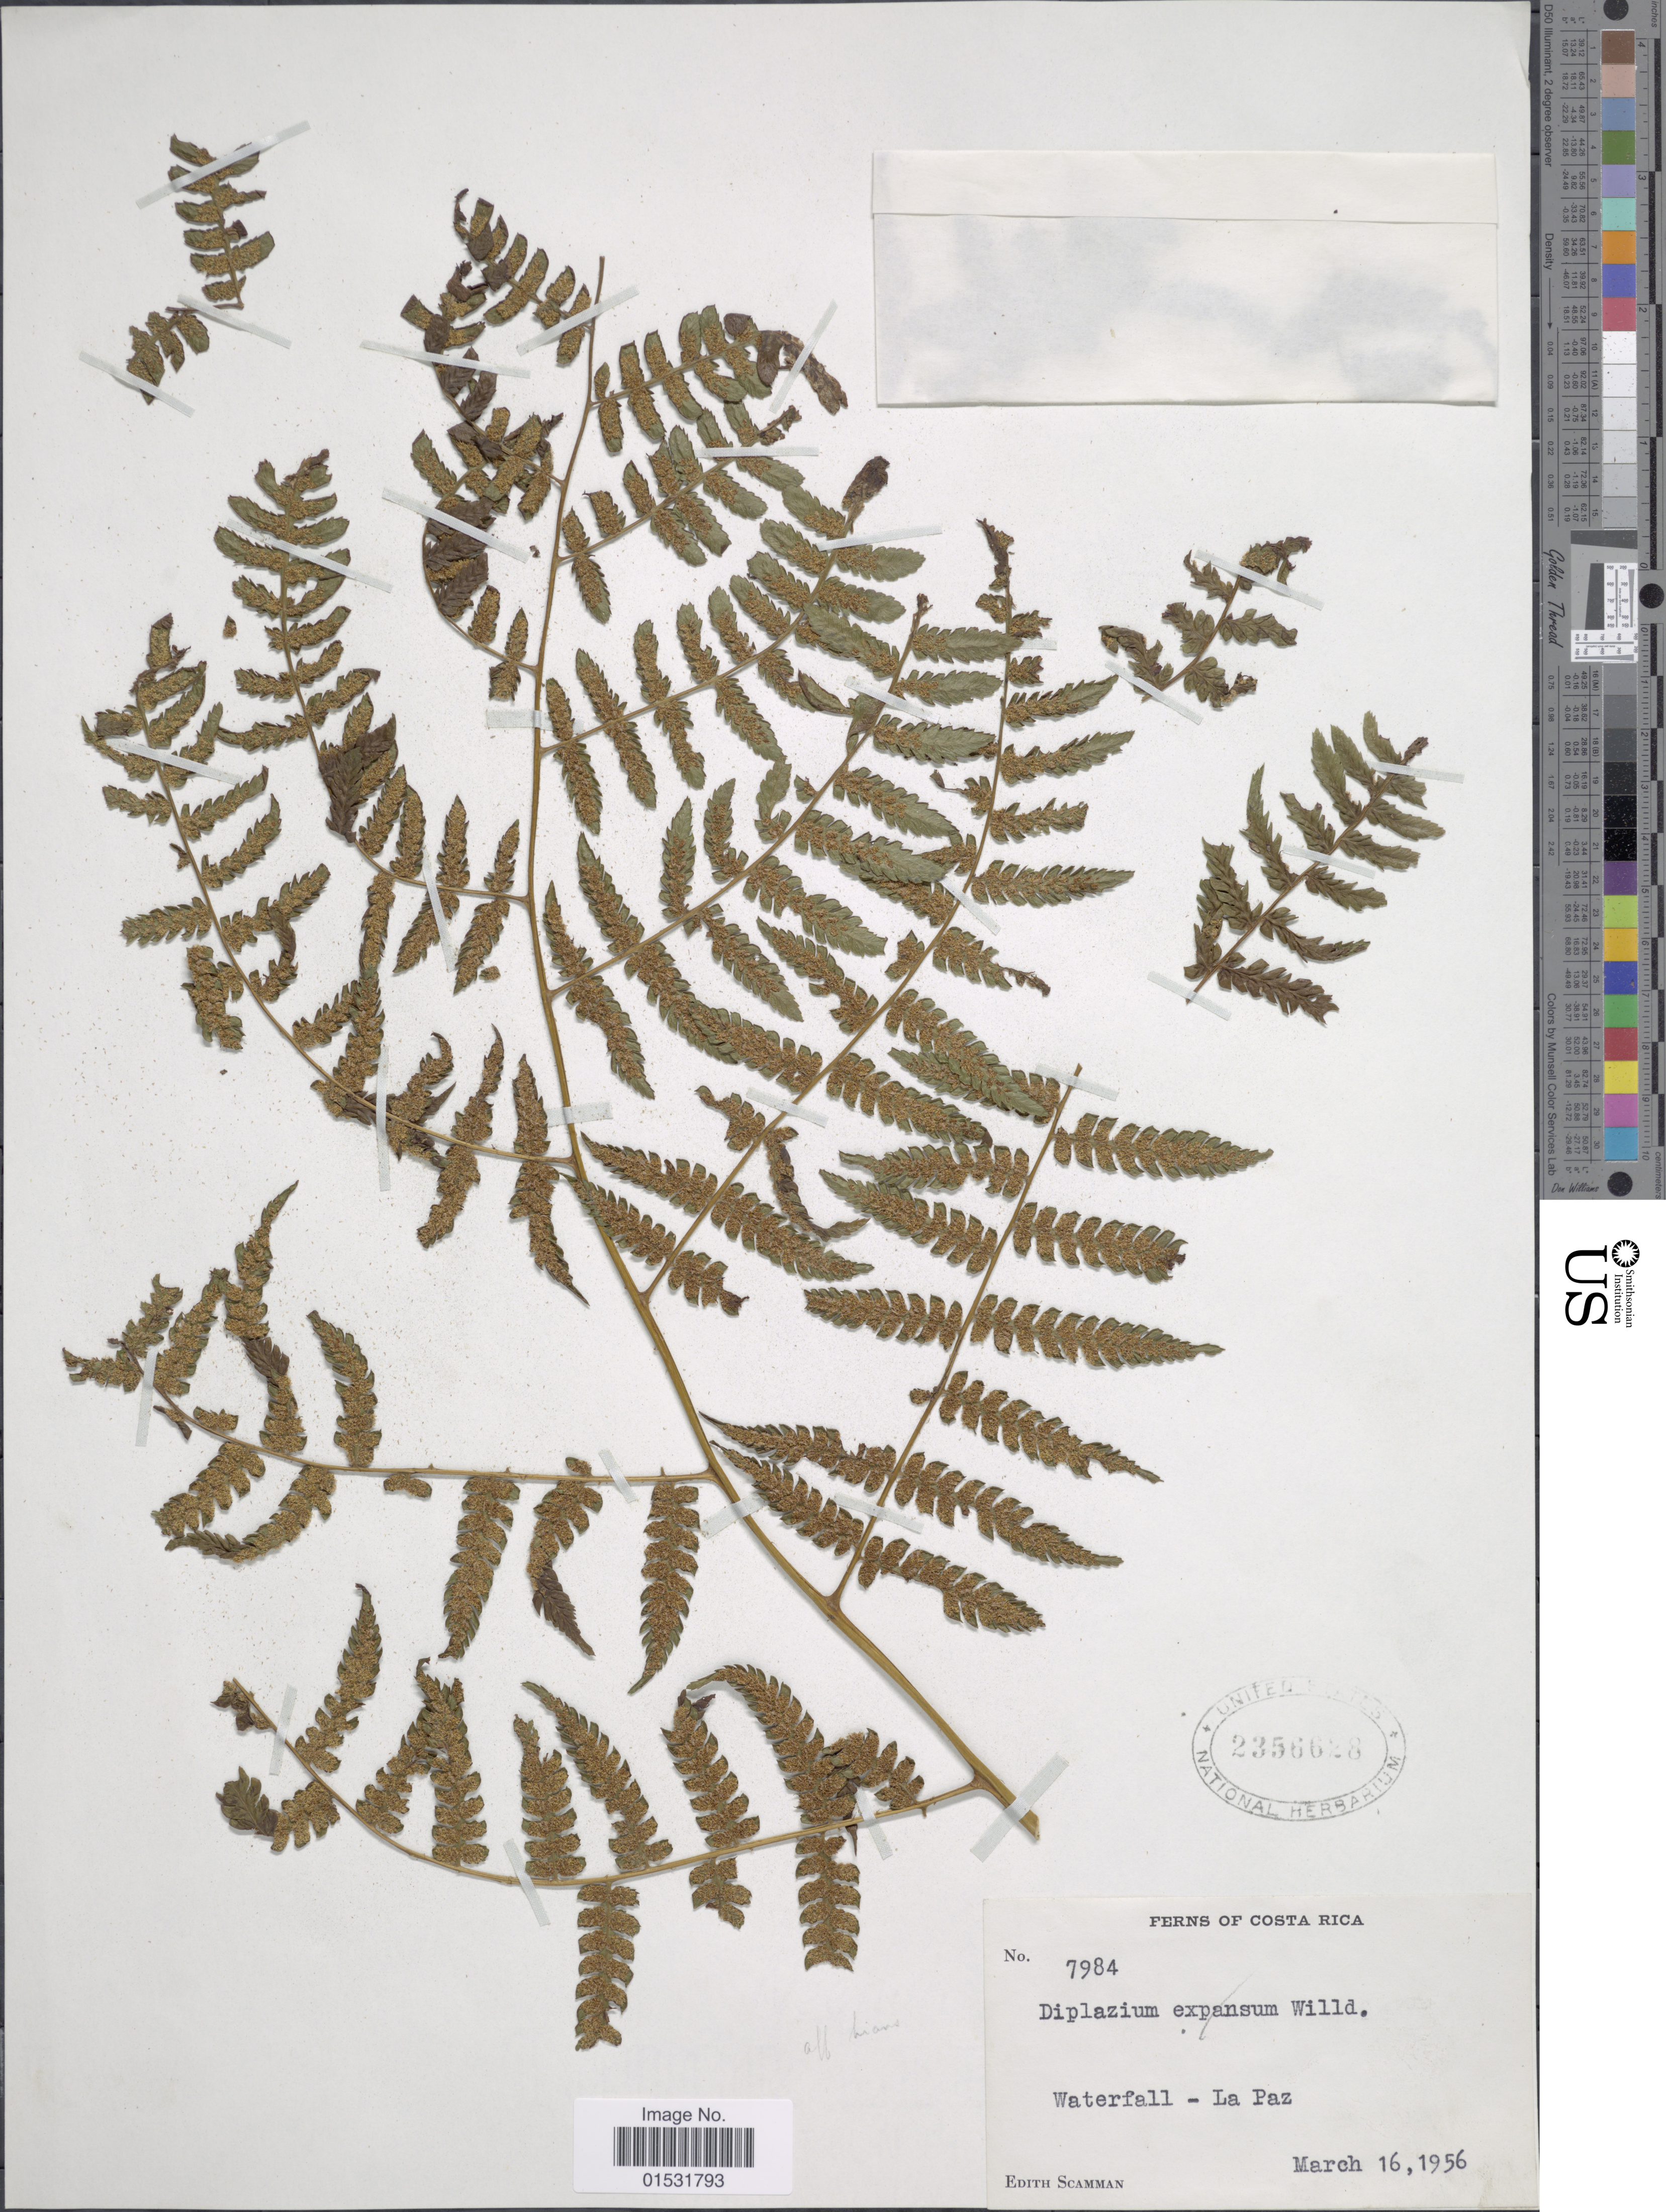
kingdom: Plantae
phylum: Tracheophyta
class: Polypodiopsida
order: Polypodiales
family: Athyriaceae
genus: Diplazium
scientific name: Diplazium hians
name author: Kunze ex Klotzsch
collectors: E. Scamman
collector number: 7984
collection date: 1956-03-16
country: Costa Rica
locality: Waterfall - La Paz.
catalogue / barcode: US 2356628